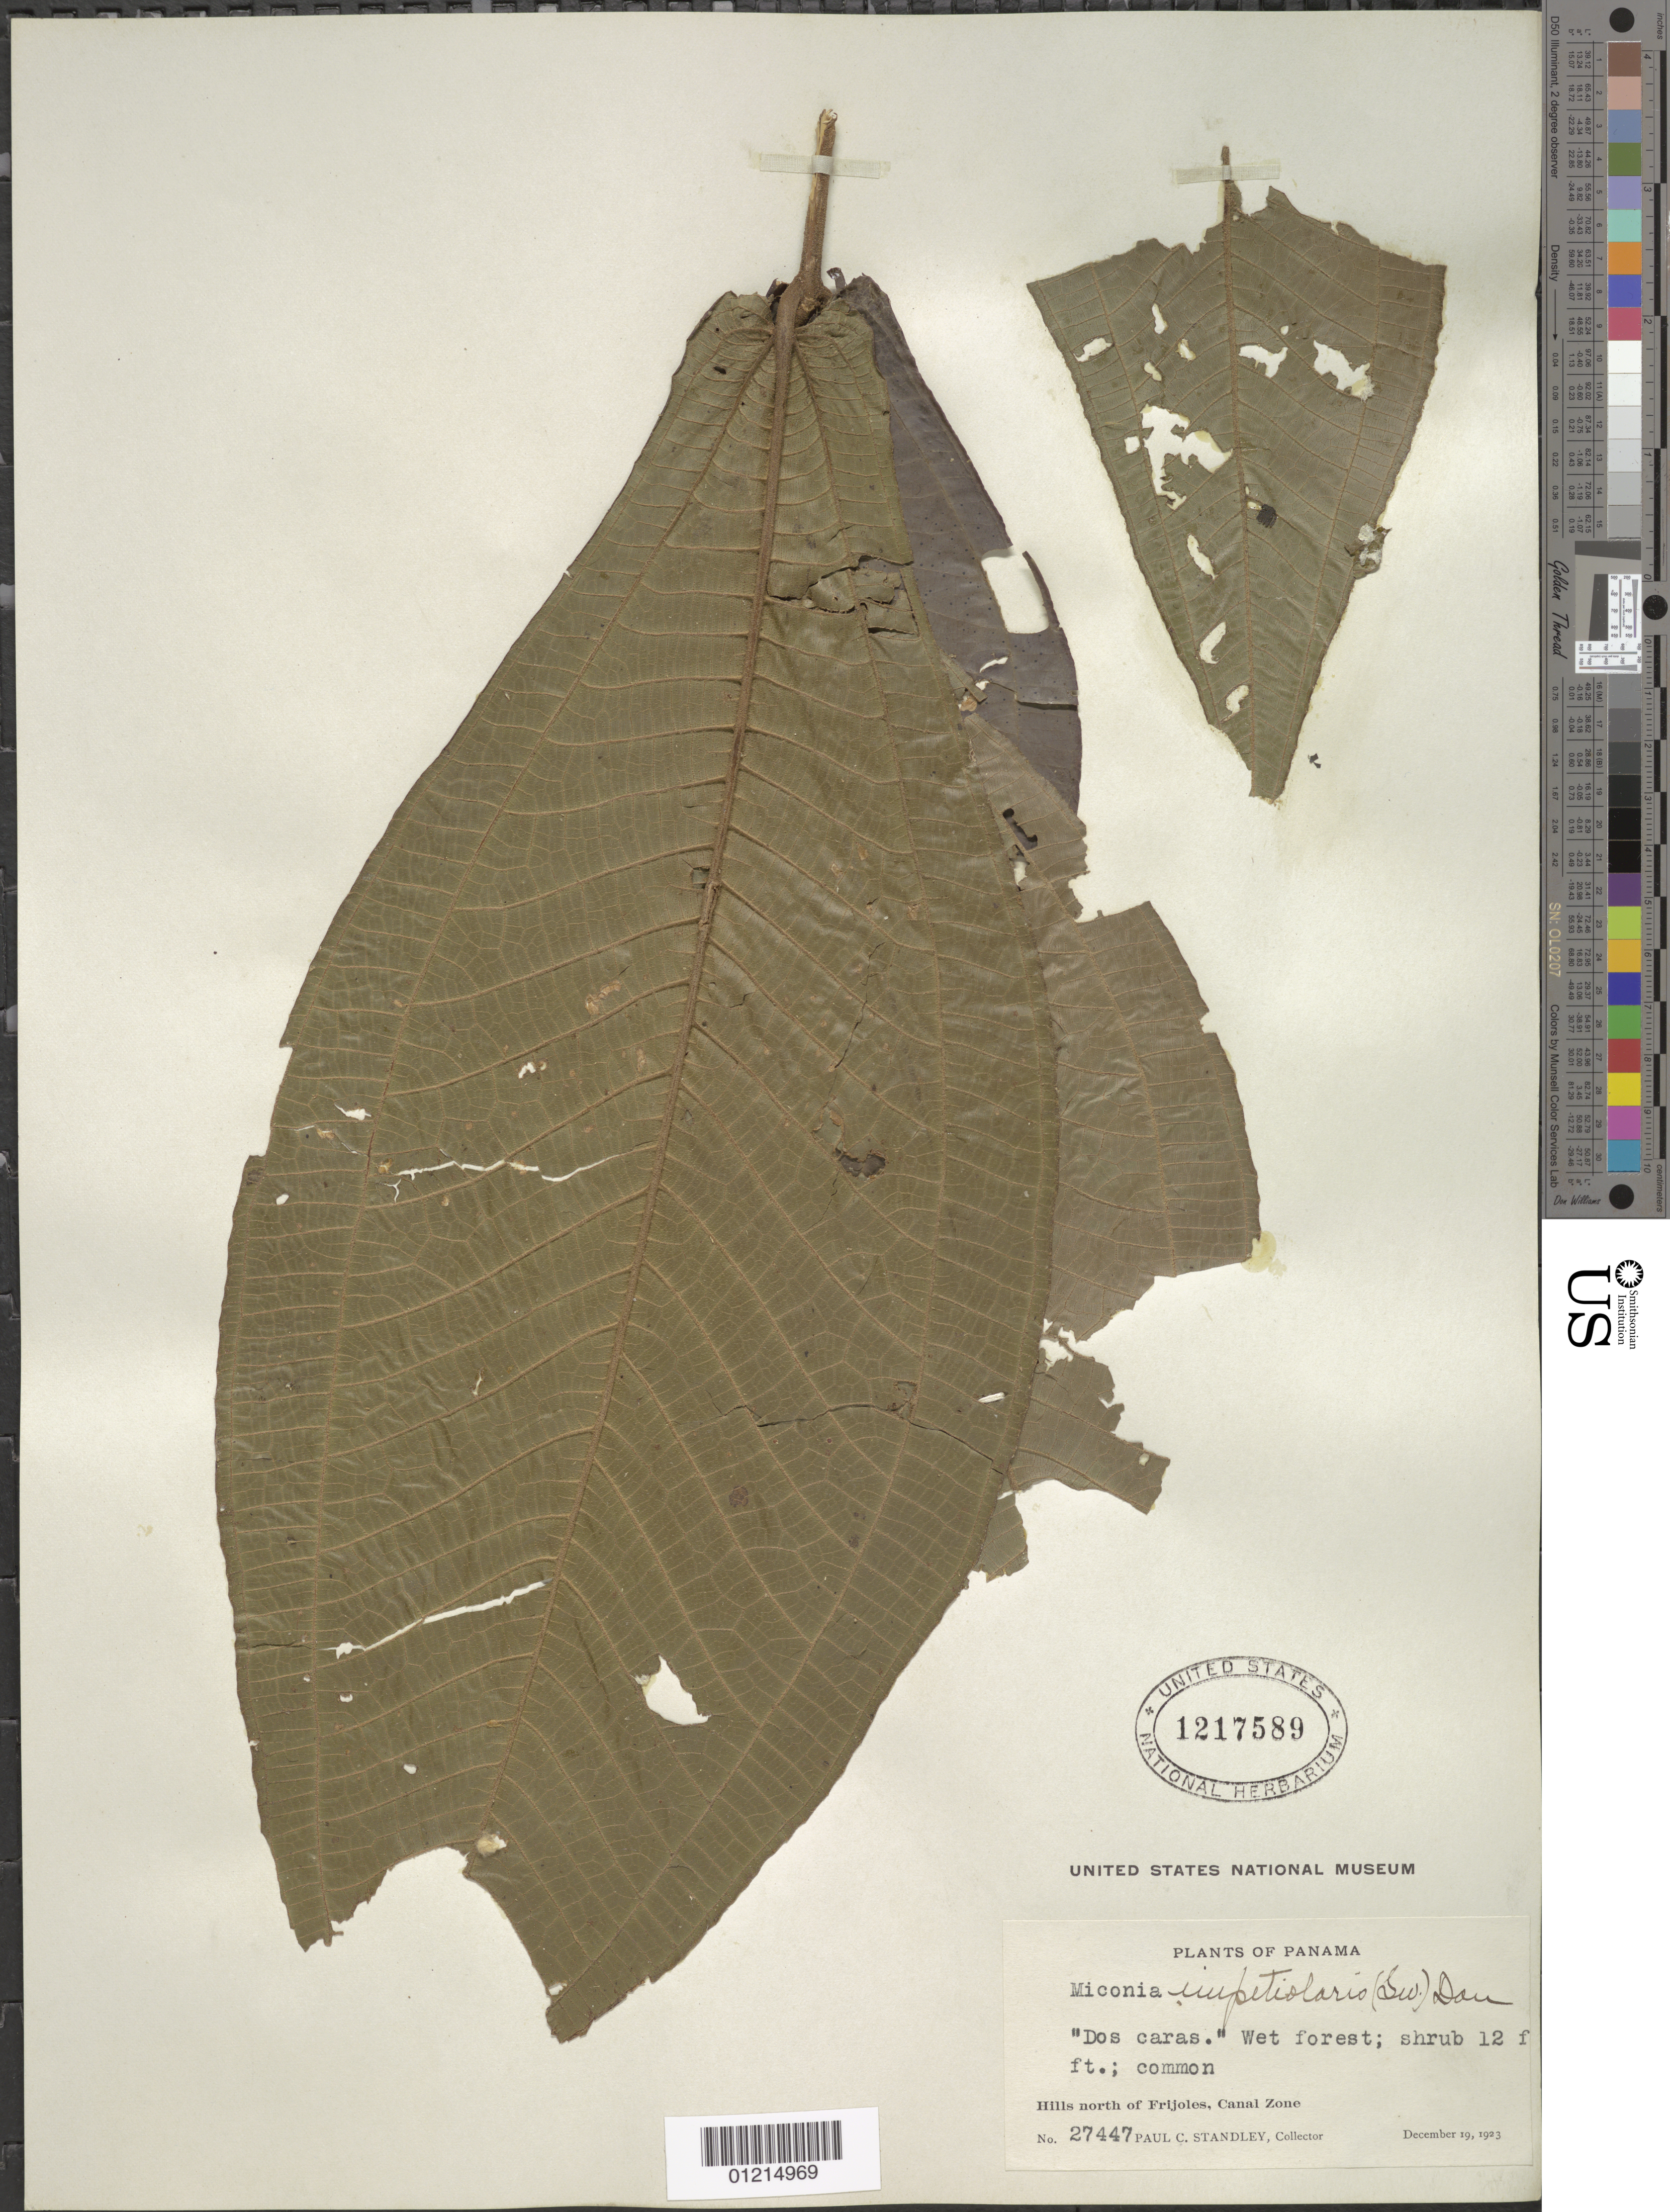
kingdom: Plantae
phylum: Tracheophyta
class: Magnoliopsida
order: Myrtales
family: Melastomataceae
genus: Miconia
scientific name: Miconia impetiolaris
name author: (Sw.) D. Don ex DC.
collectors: P. C. Standley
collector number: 27447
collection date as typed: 19 Dec 1923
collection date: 1923-12-19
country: Panama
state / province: Colón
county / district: Canal Zone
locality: Hills north of Frijoles, Canal Zone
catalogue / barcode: US 1217589